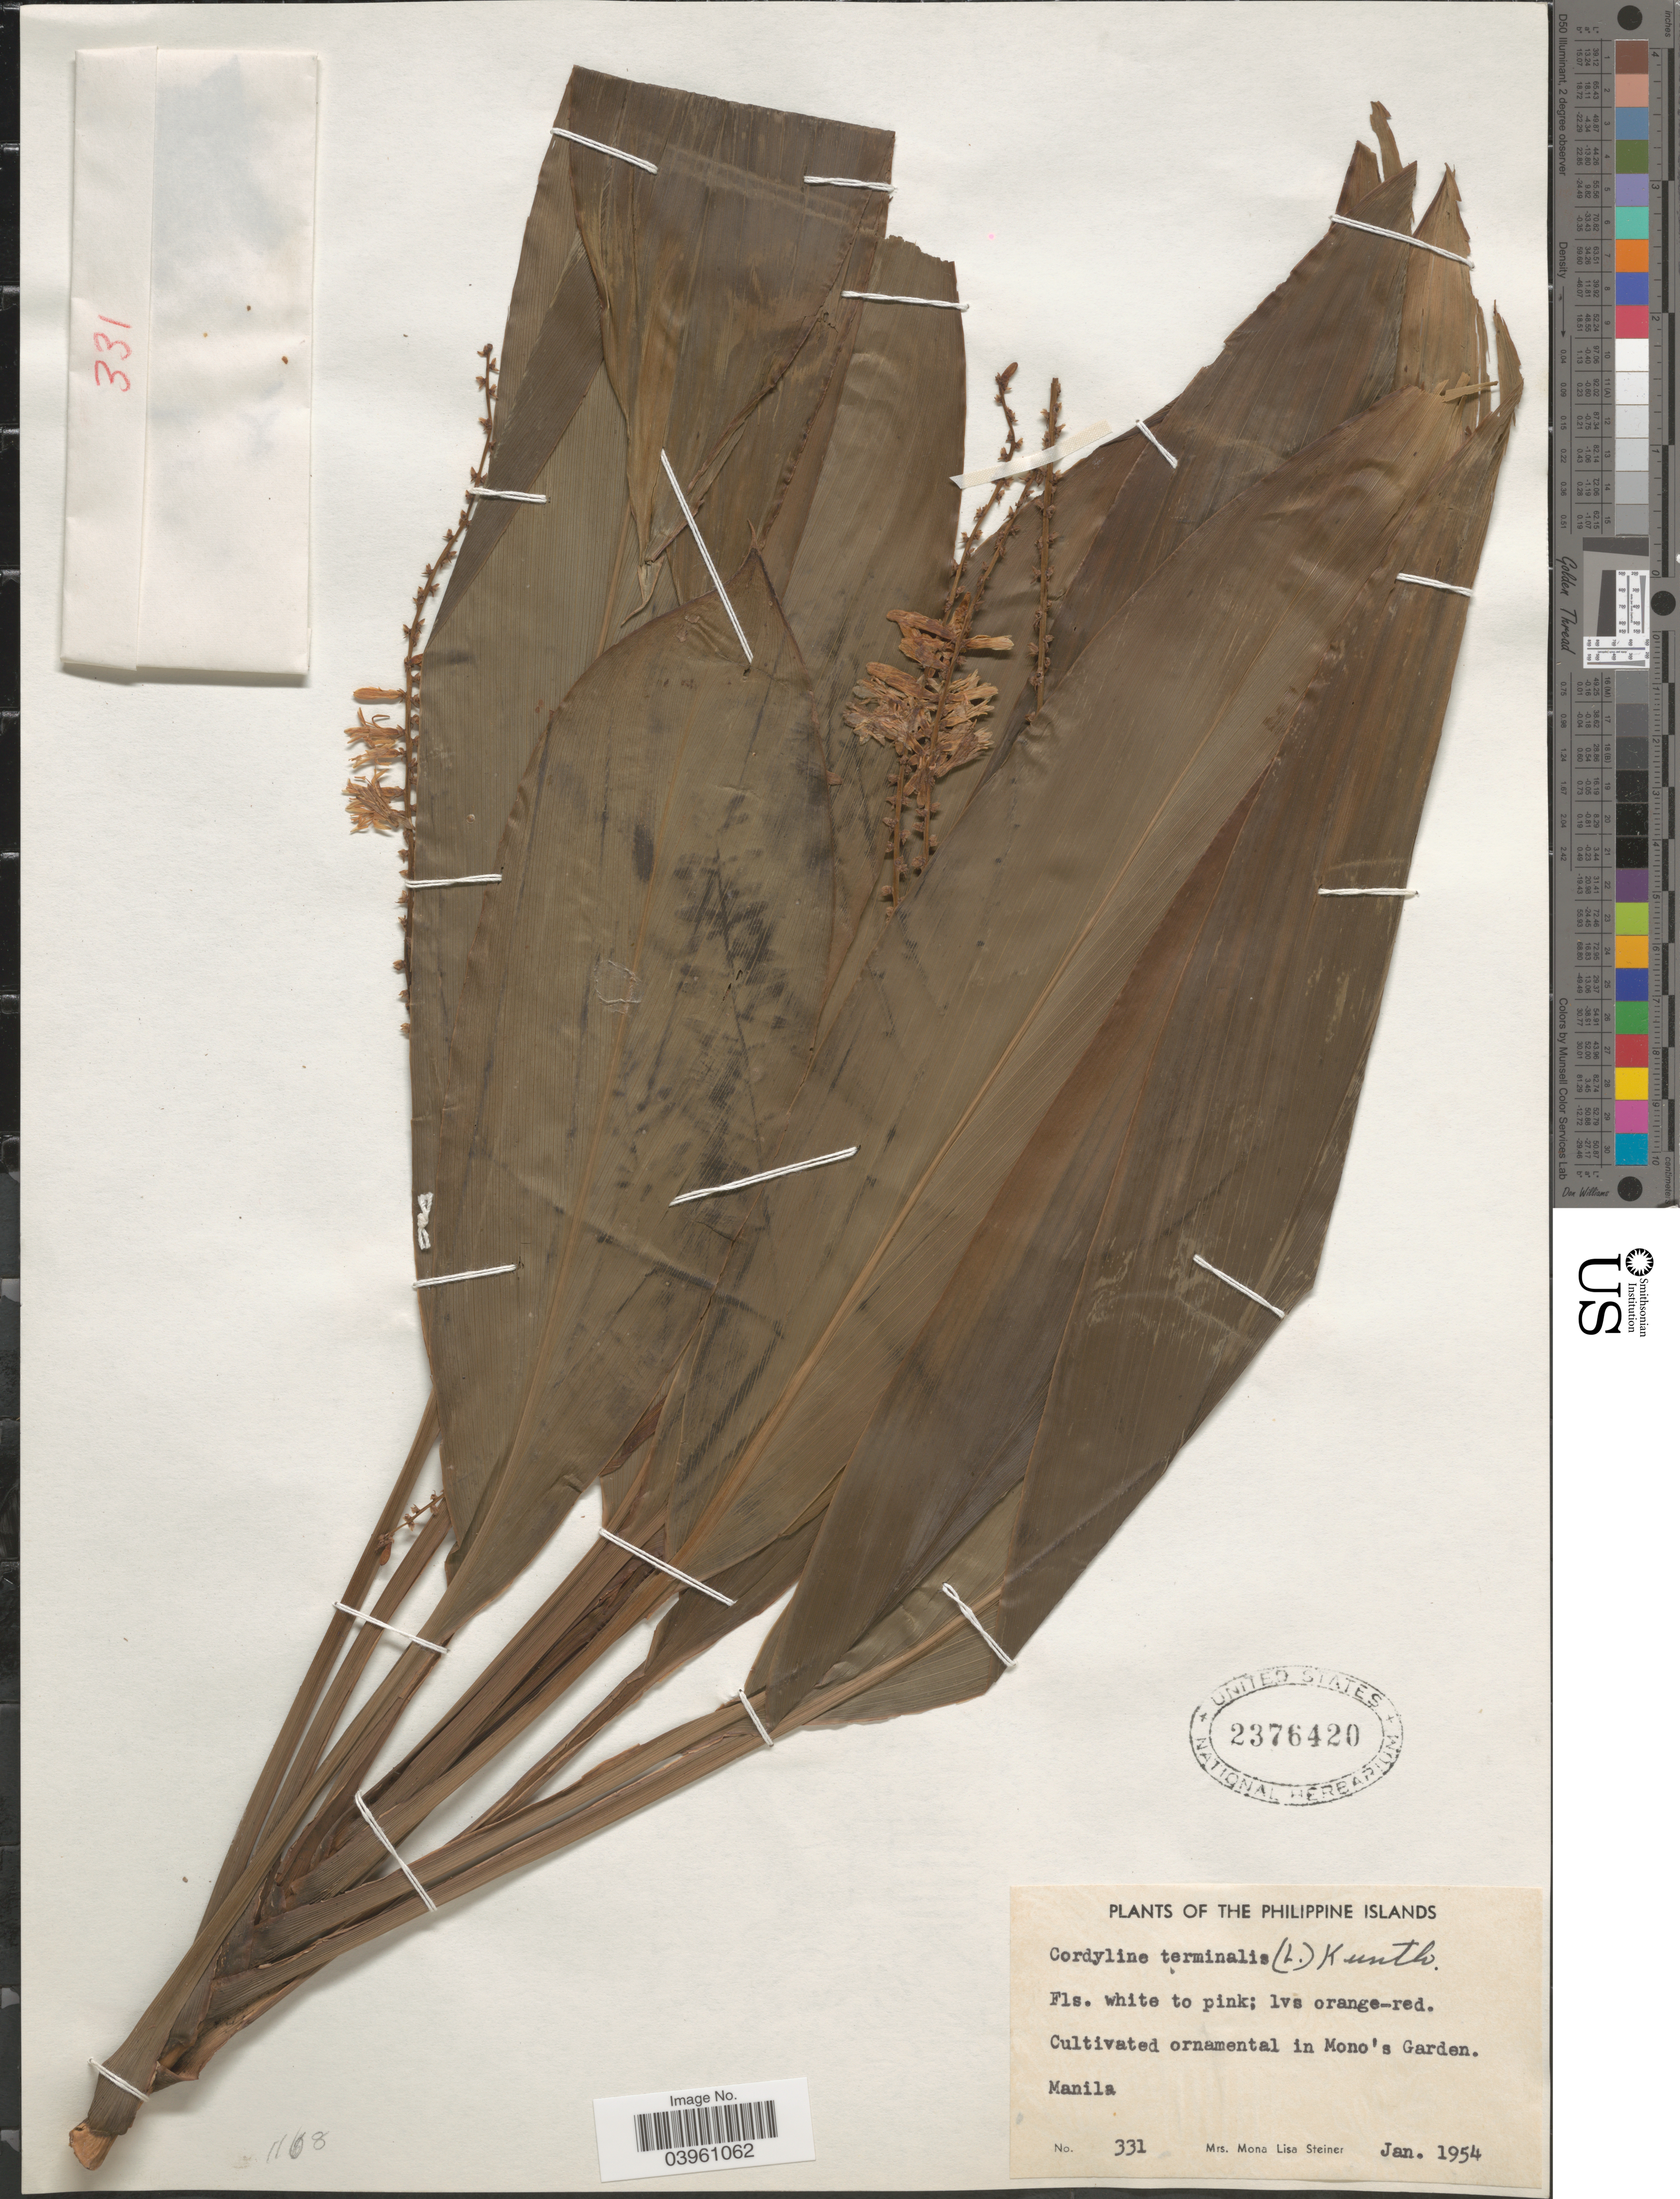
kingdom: Plantae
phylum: Tracheophyta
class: Liliopsida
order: Asparagales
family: Asparagaceae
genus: Cordyline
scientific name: Cordyline terminalis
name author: (L.) Kunth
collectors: M. Steiner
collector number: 331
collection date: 1954-01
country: Philippines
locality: In Mono's Garden. Manila.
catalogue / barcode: US 2376420